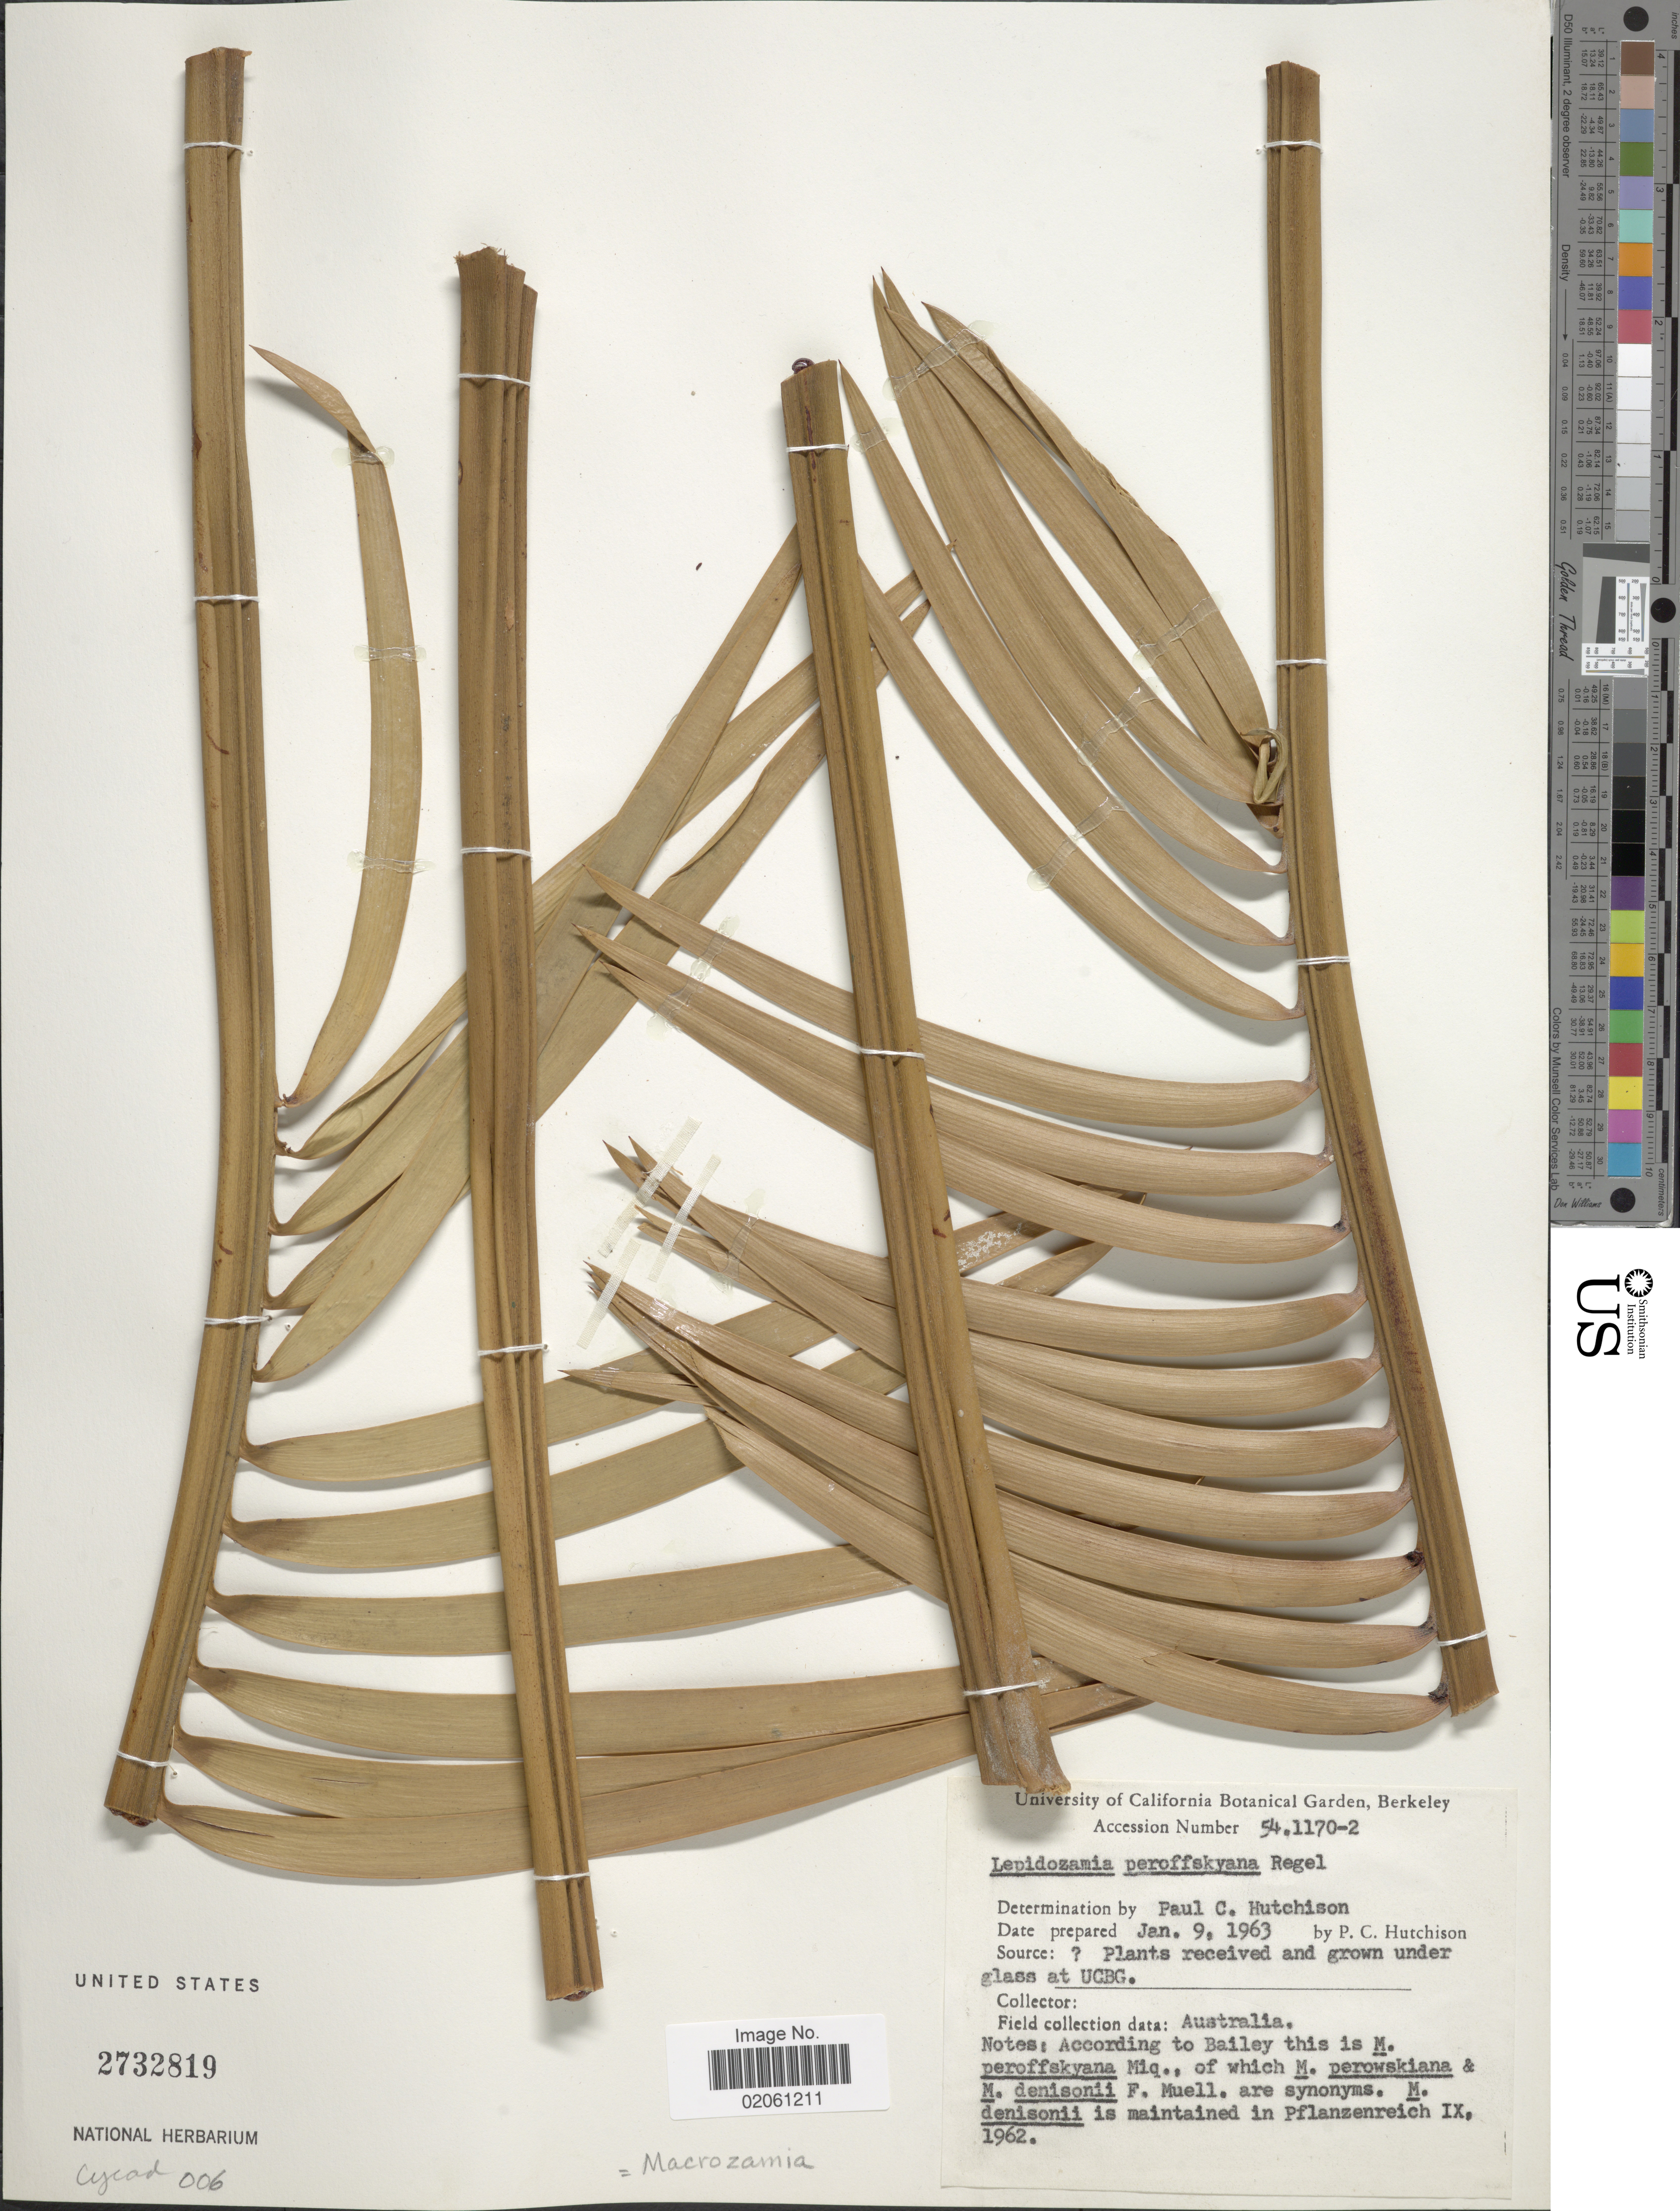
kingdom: Plantae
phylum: Tracheophyta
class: Cycadopsida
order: Cycadales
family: Zamiaceae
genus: Lepidozamia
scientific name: Lepidozamia peroffskyana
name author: Regel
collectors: P. C. Hutchison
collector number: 54.1170-2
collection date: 1963-01-09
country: United States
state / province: California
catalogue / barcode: US 2732819